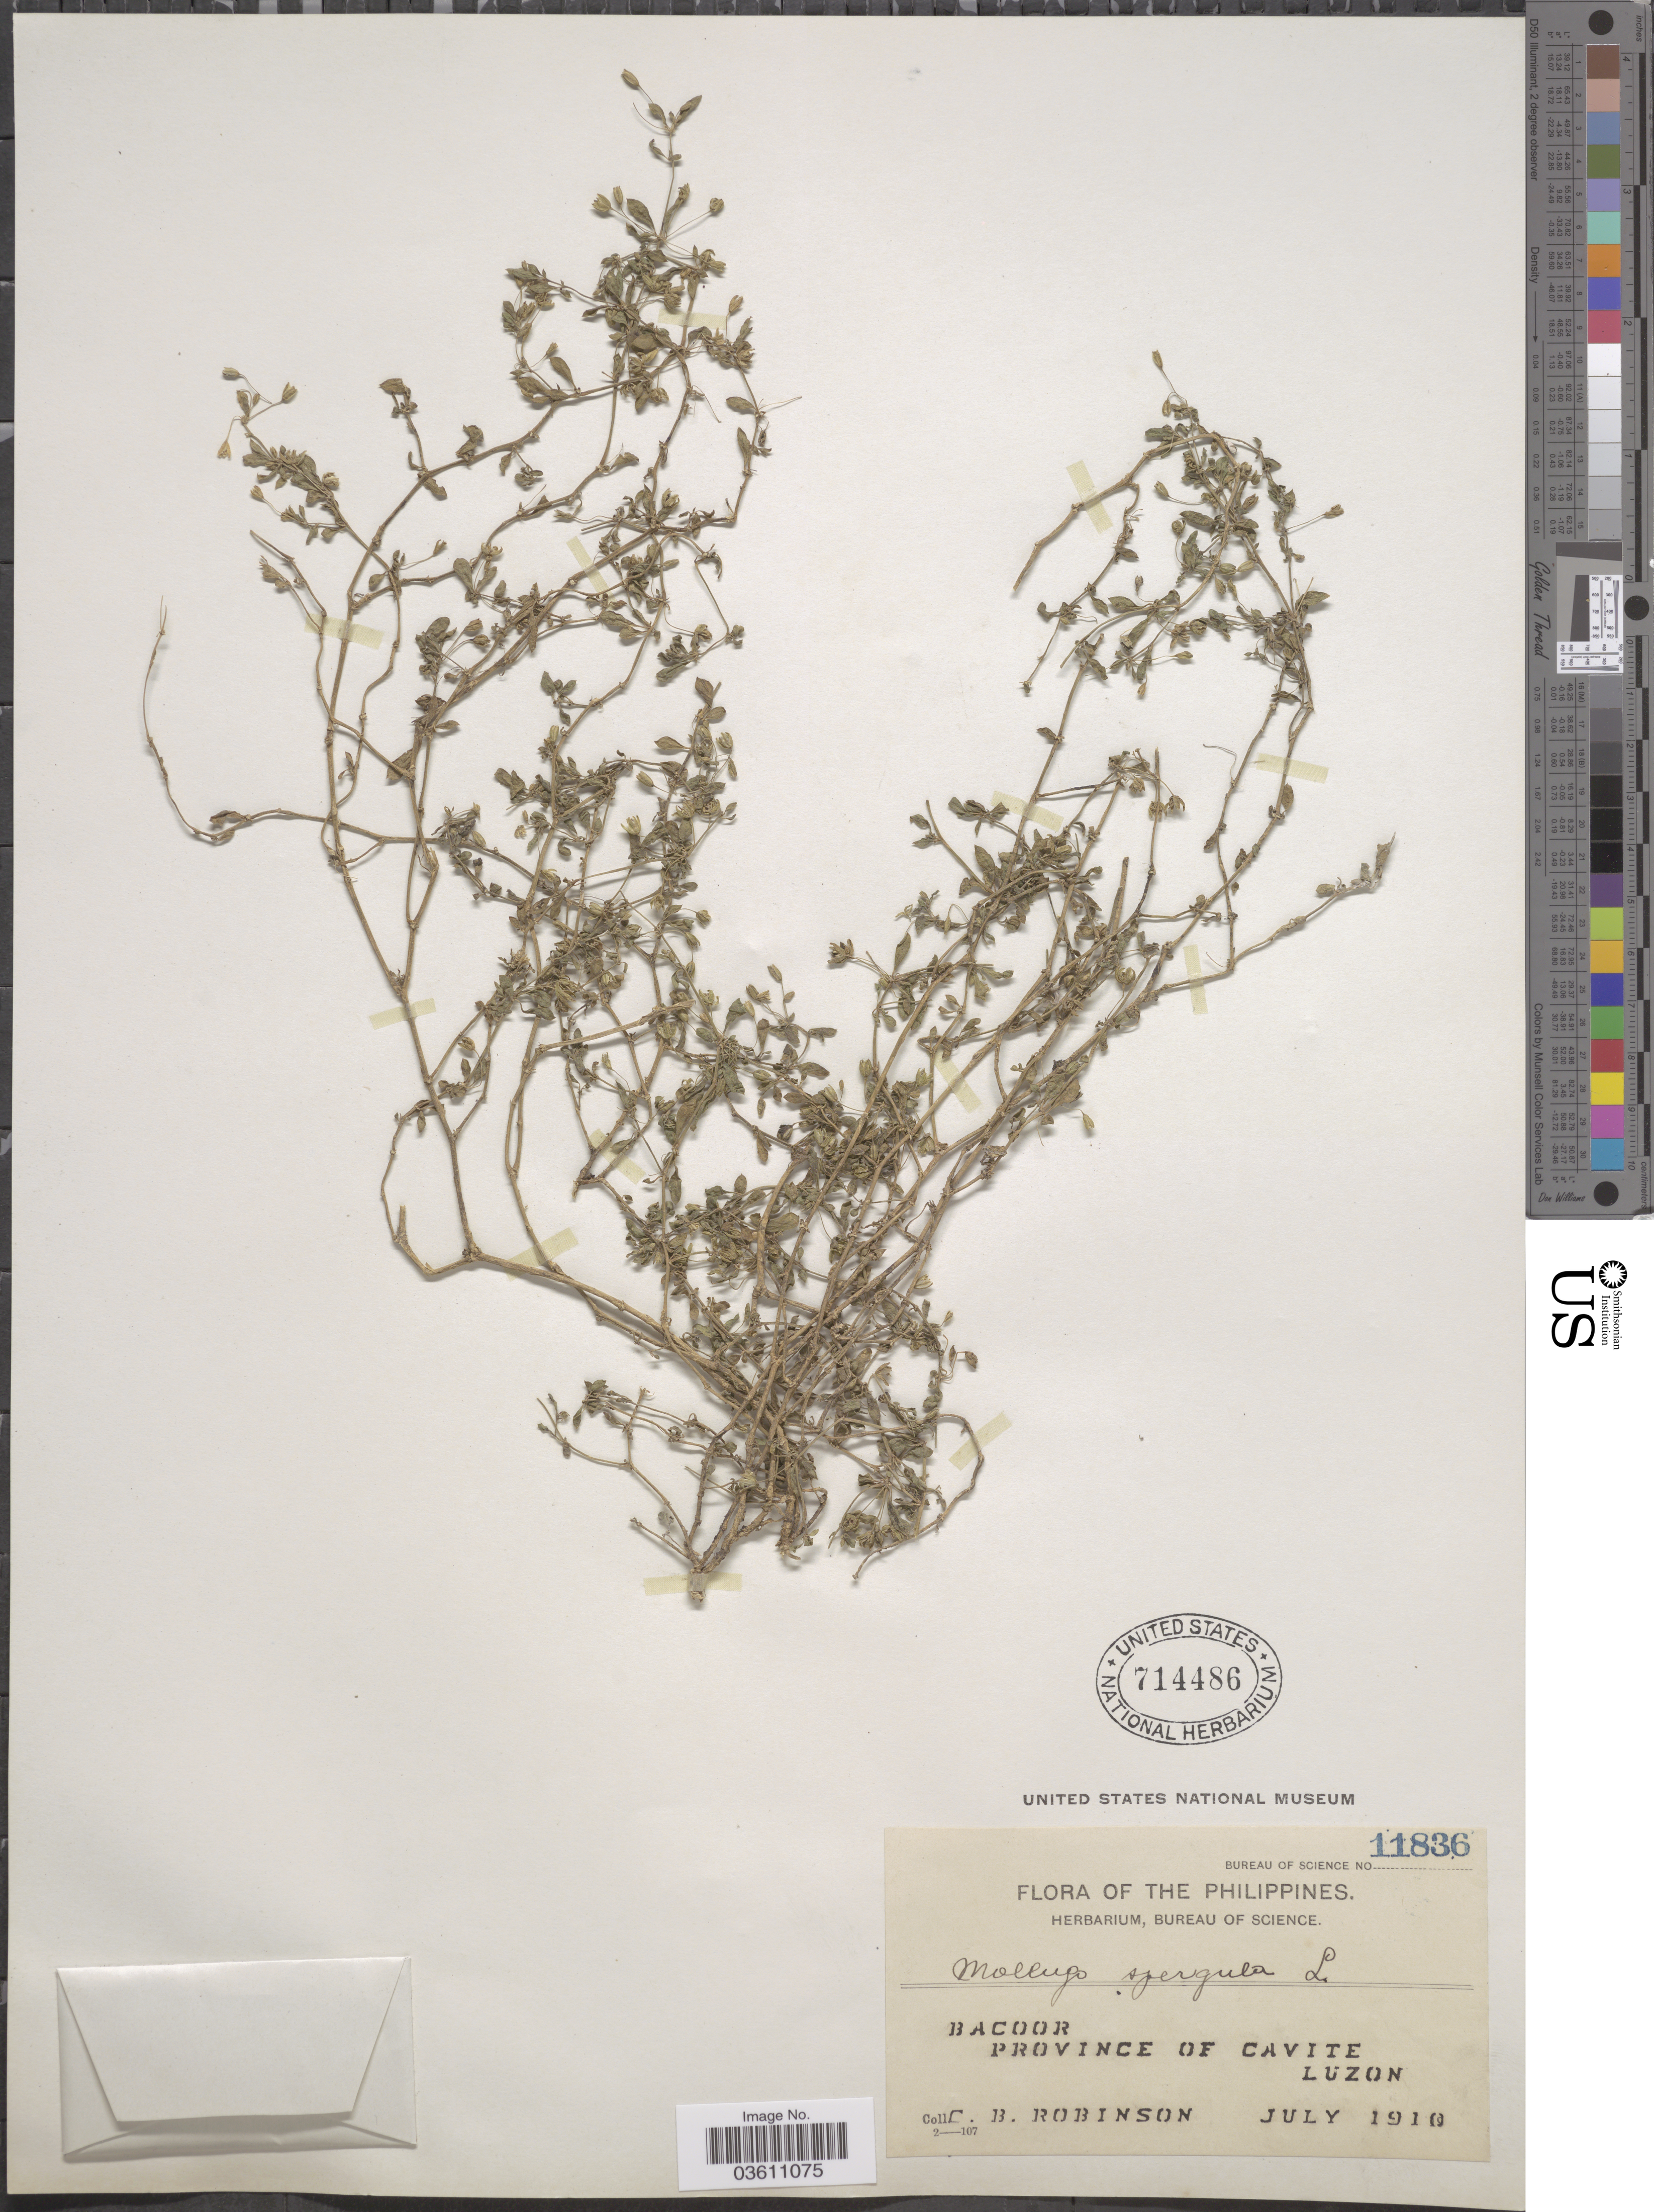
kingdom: Plantae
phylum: Tracheophyta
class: Magnoliopsida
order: Caryophyllales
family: Molluginaceae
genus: Glinus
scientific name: Glinus oppositifolius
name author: (L.) Aug. DC.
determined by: Strong, Mark T., (BOT), Smithsonian Institution - National Museum of Natural History (UNITED STATES)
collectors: C. Robinson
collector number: Bureau of Science 11836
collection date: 1910-07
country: Philippines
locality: Bacoor. Province of Cavite. Luzon.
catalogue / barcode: US 714486